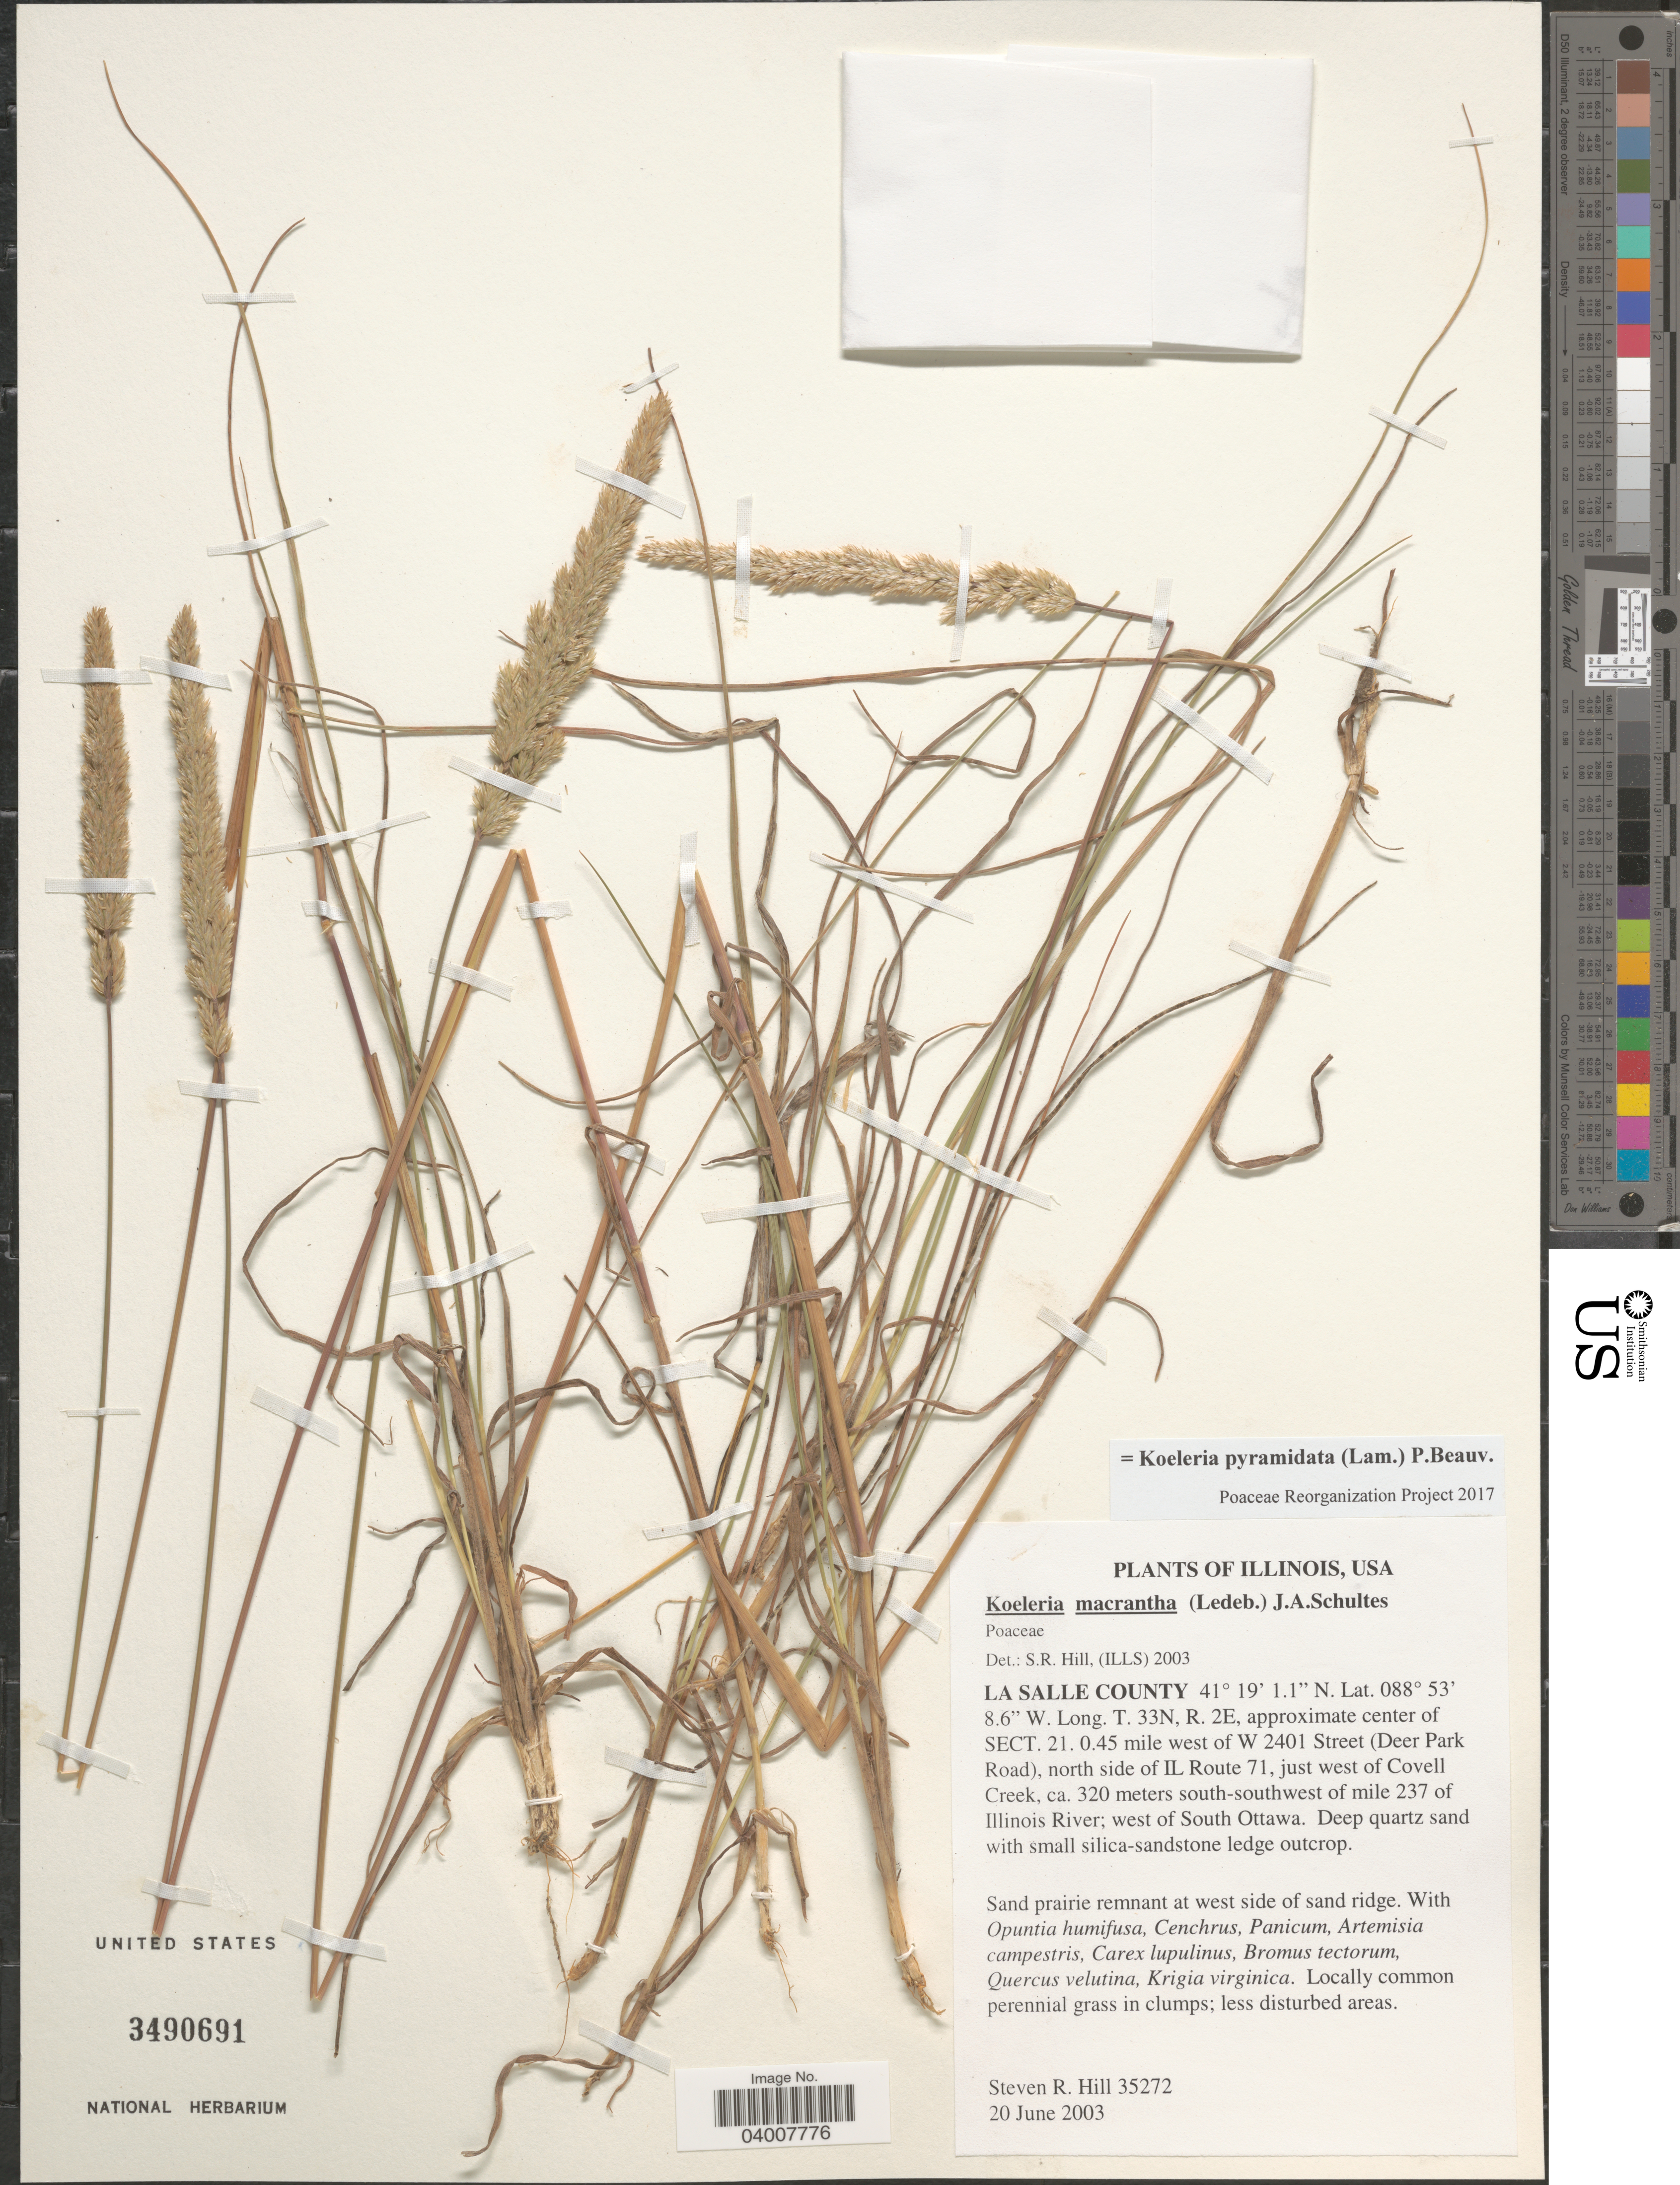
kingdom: Plantae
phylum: Tracheophyta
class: Liliopsida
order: Poales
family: Poaceae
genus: Koeleria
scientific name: Koeleria pyramidata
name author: (Lam.) P. Beauv.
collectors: S. R. Hill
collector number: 35272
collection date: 2003-06-20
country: United States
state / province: Illinois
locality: La Salle County. T. 33N, R. 2E, approximate center of Sect. 21. 0.45 mile west of W 2401 Street (Deer Park Road), north side of IL Route 71, just west of Covell Creek, ca. 320 meters south-southwest of mile 237 of Illinois River; west of South Ottawa.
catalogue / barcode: US 3490691